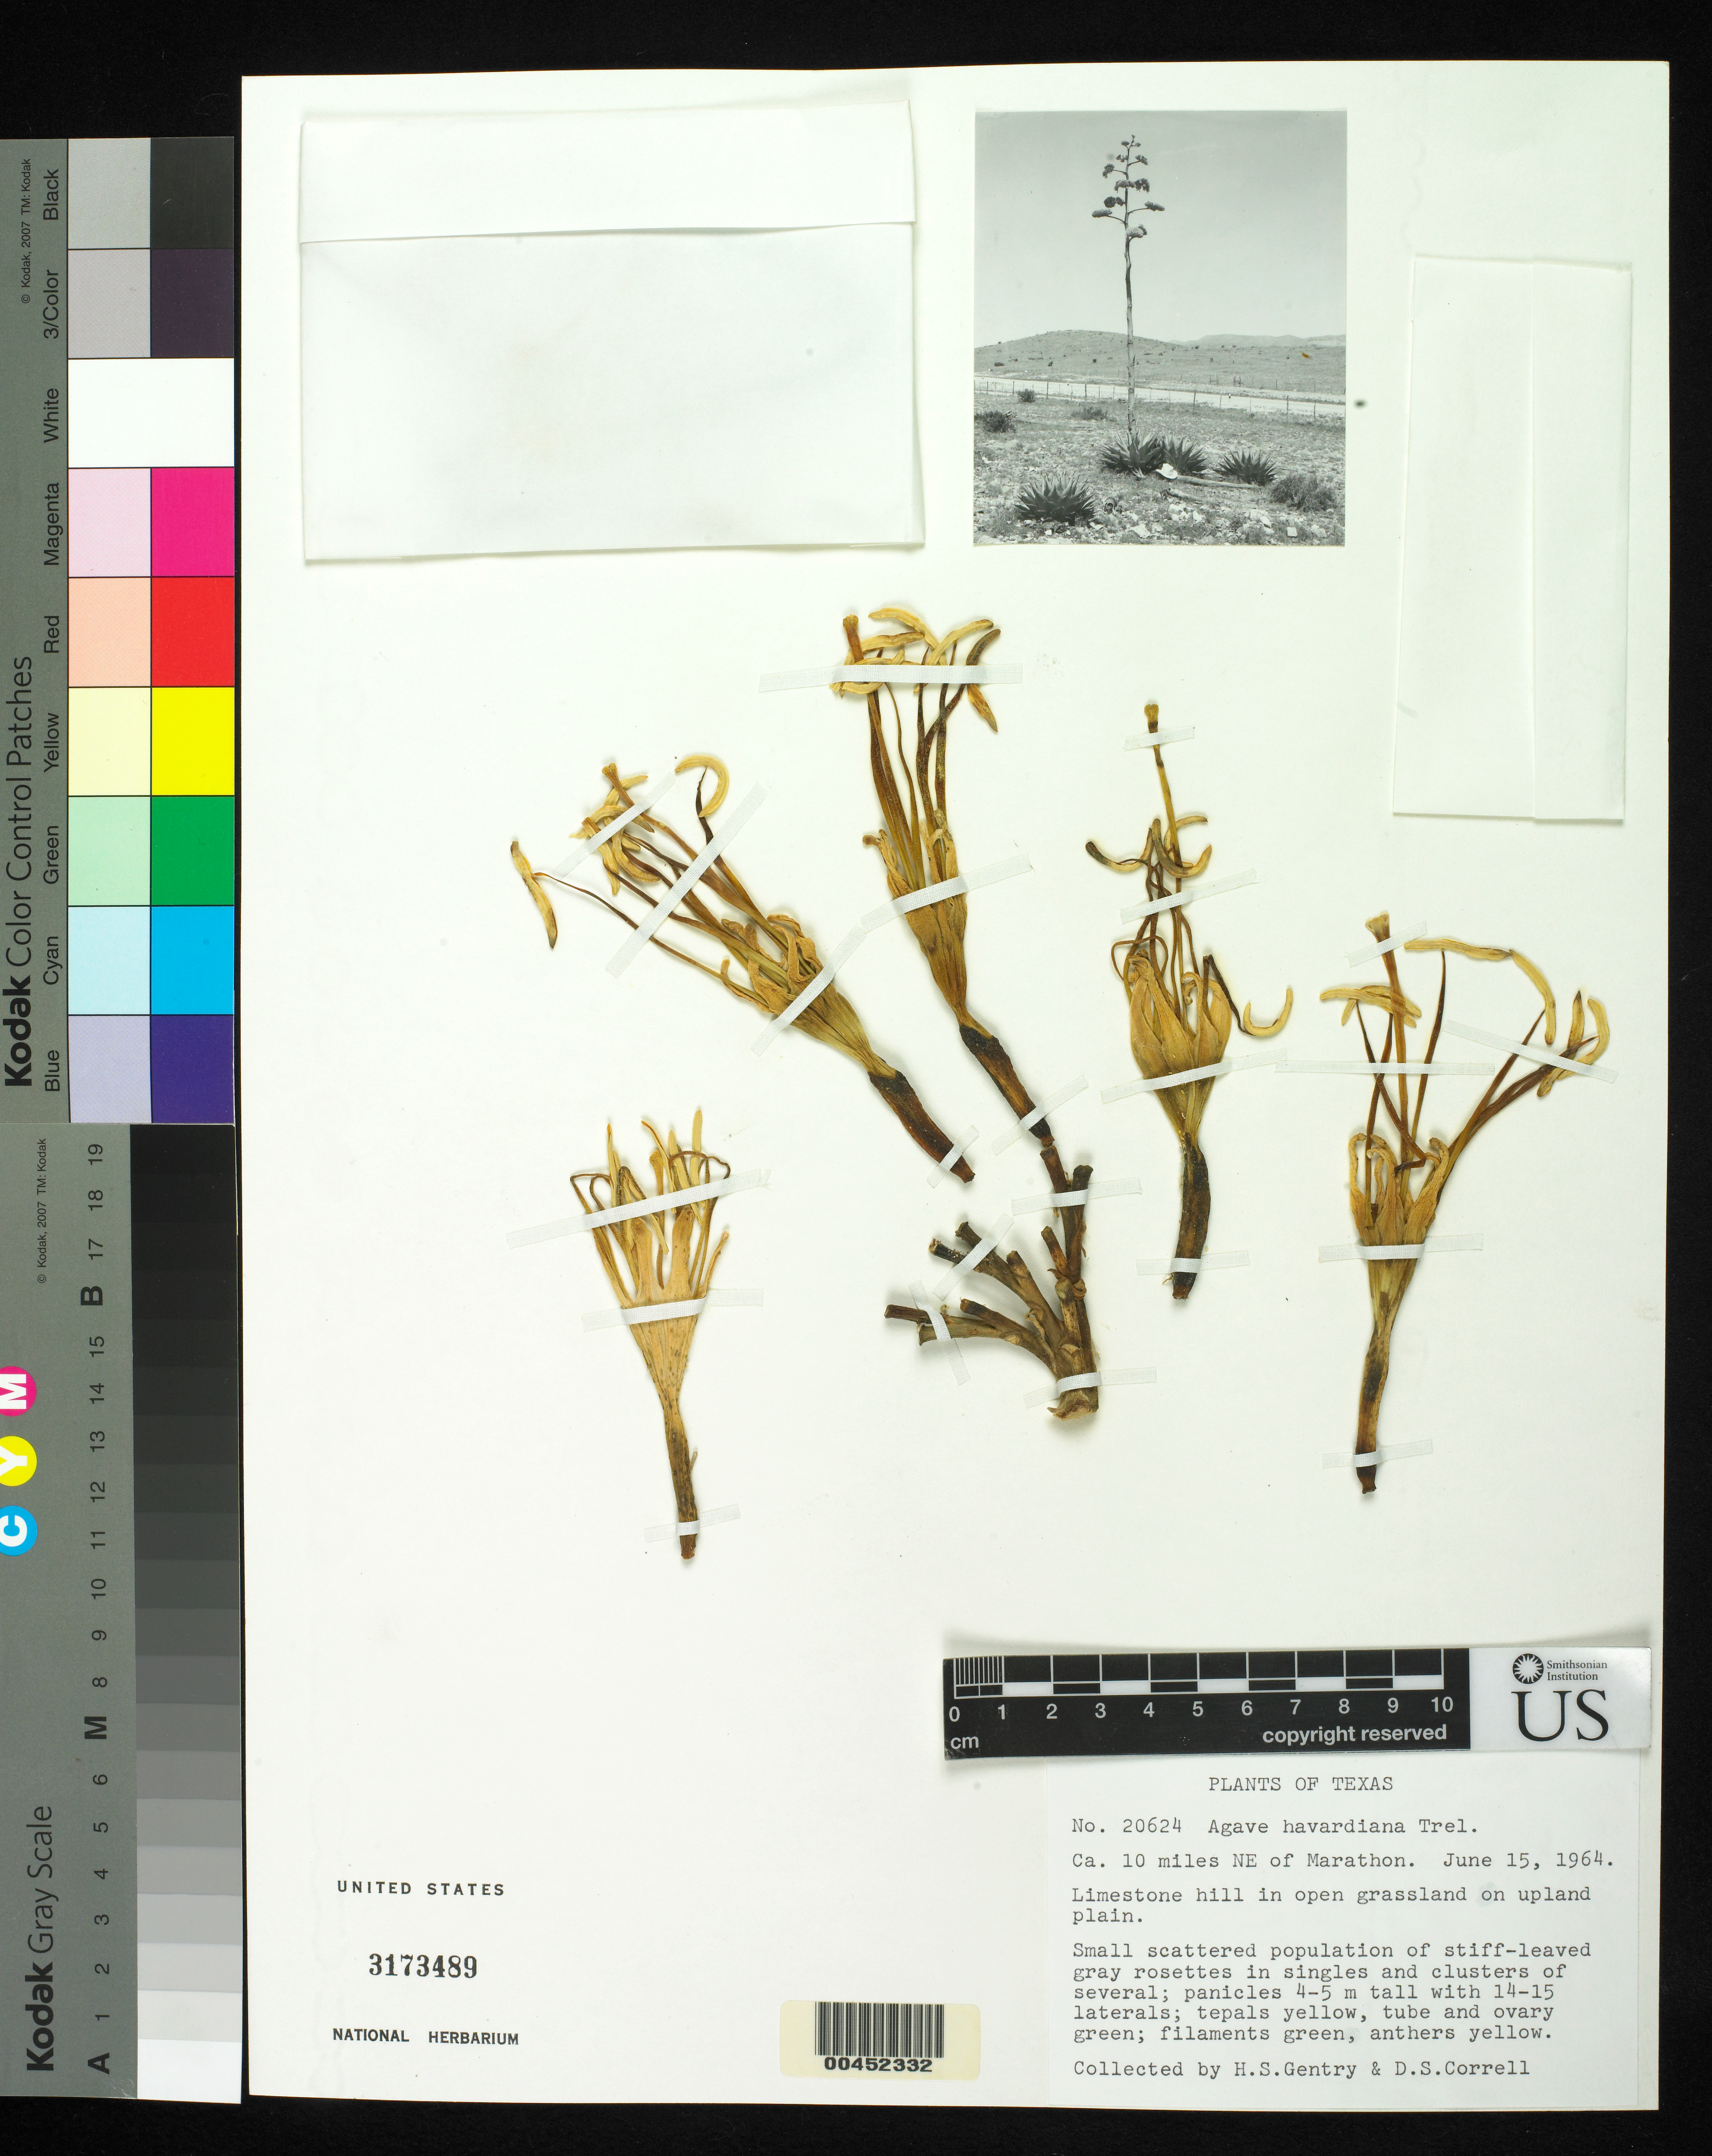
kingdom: Plantae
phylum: Tracheophyta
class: Liliopsida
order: Asparagales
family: Asparagaceae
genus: Agave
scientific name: Agave havardiana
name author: Trel.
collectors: H. S. Gentry & D. S. Correll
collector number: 20624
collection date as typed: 15 Jun 1964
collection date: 1964-06-15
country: United States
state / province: Texas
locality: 10 mi. ne of marathon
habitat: Limestone hill in open grassland on upland plain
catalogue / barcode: US 3173489